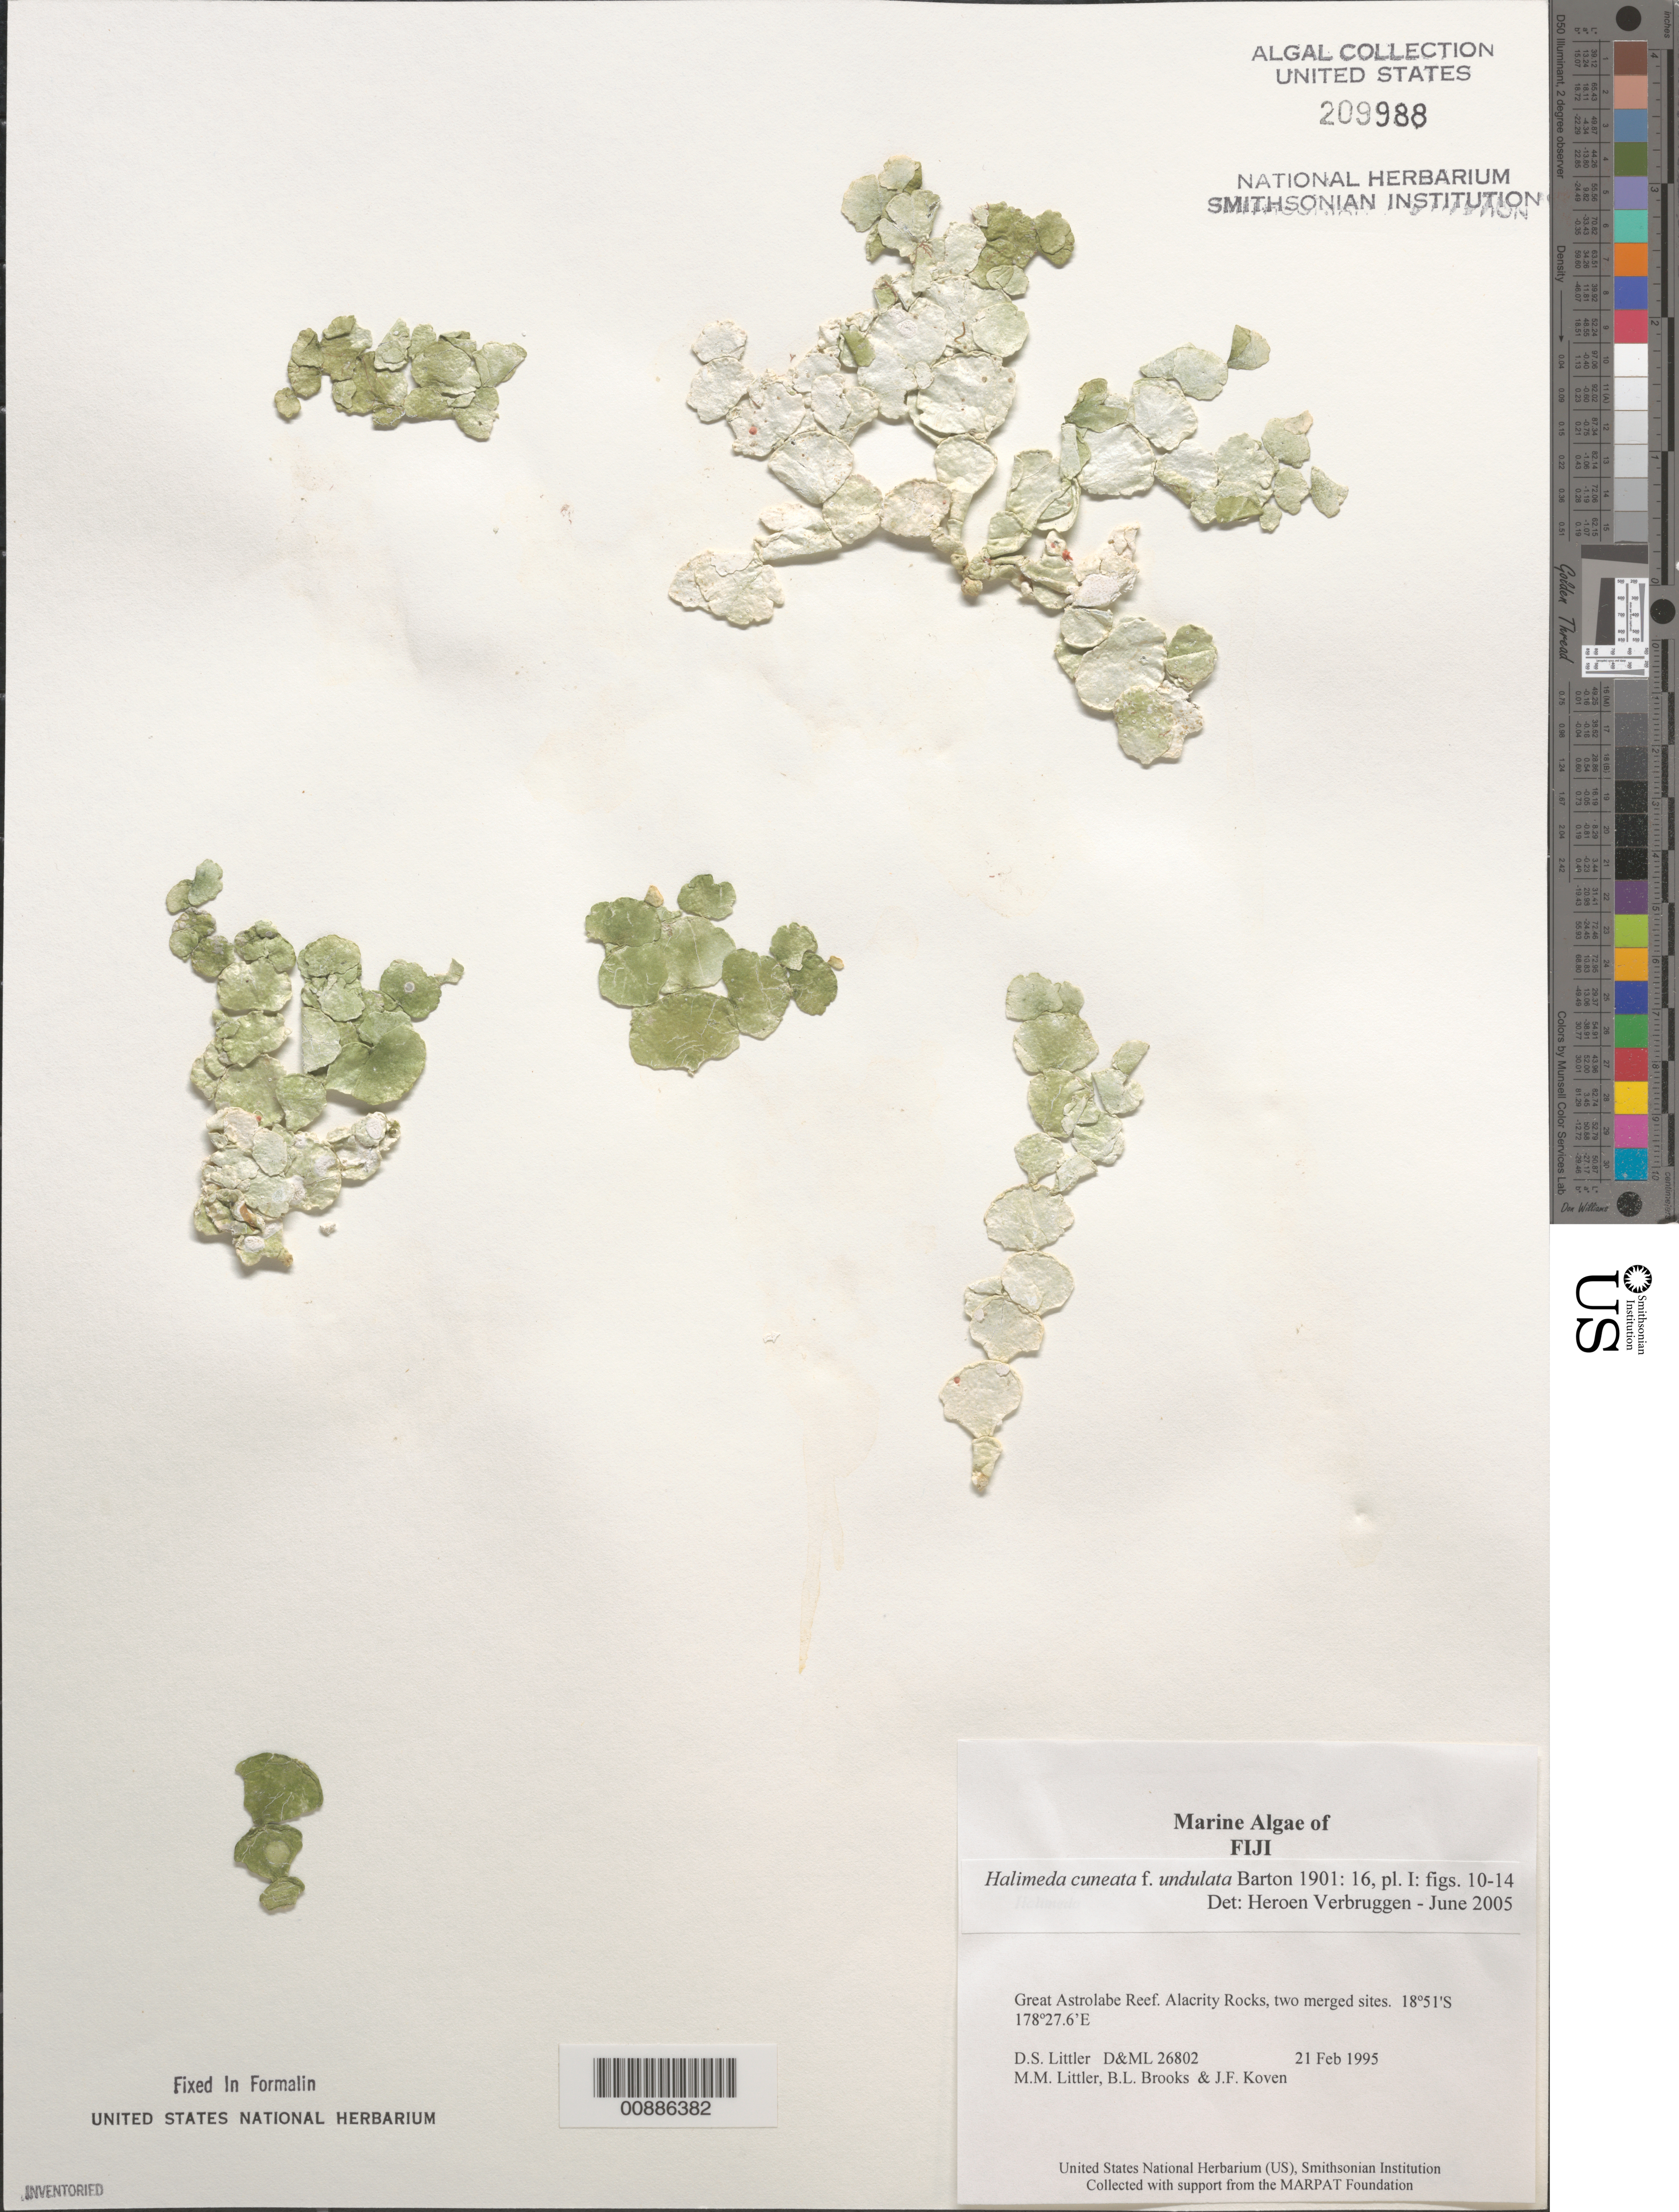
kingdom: Plantae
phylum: Chlorophyta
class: Ulvophyceae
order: Bryopsidales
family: Halimedaceae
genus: Halimeda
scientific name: Halimeda cuneata f. undulata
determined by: Verbruggen, H.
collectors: D. S. Littler, M. M. Littler, B. Brooks & J. Koven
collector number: D&ML 26802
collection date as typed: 21 Feb 1995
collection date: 1995-02-21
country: Fiji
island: Great Astrolabe Reef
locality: Great Astrolabe Reef, Alacrity Rocks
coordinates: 18 51'S, 178 27.6'E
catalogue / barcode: US 209988